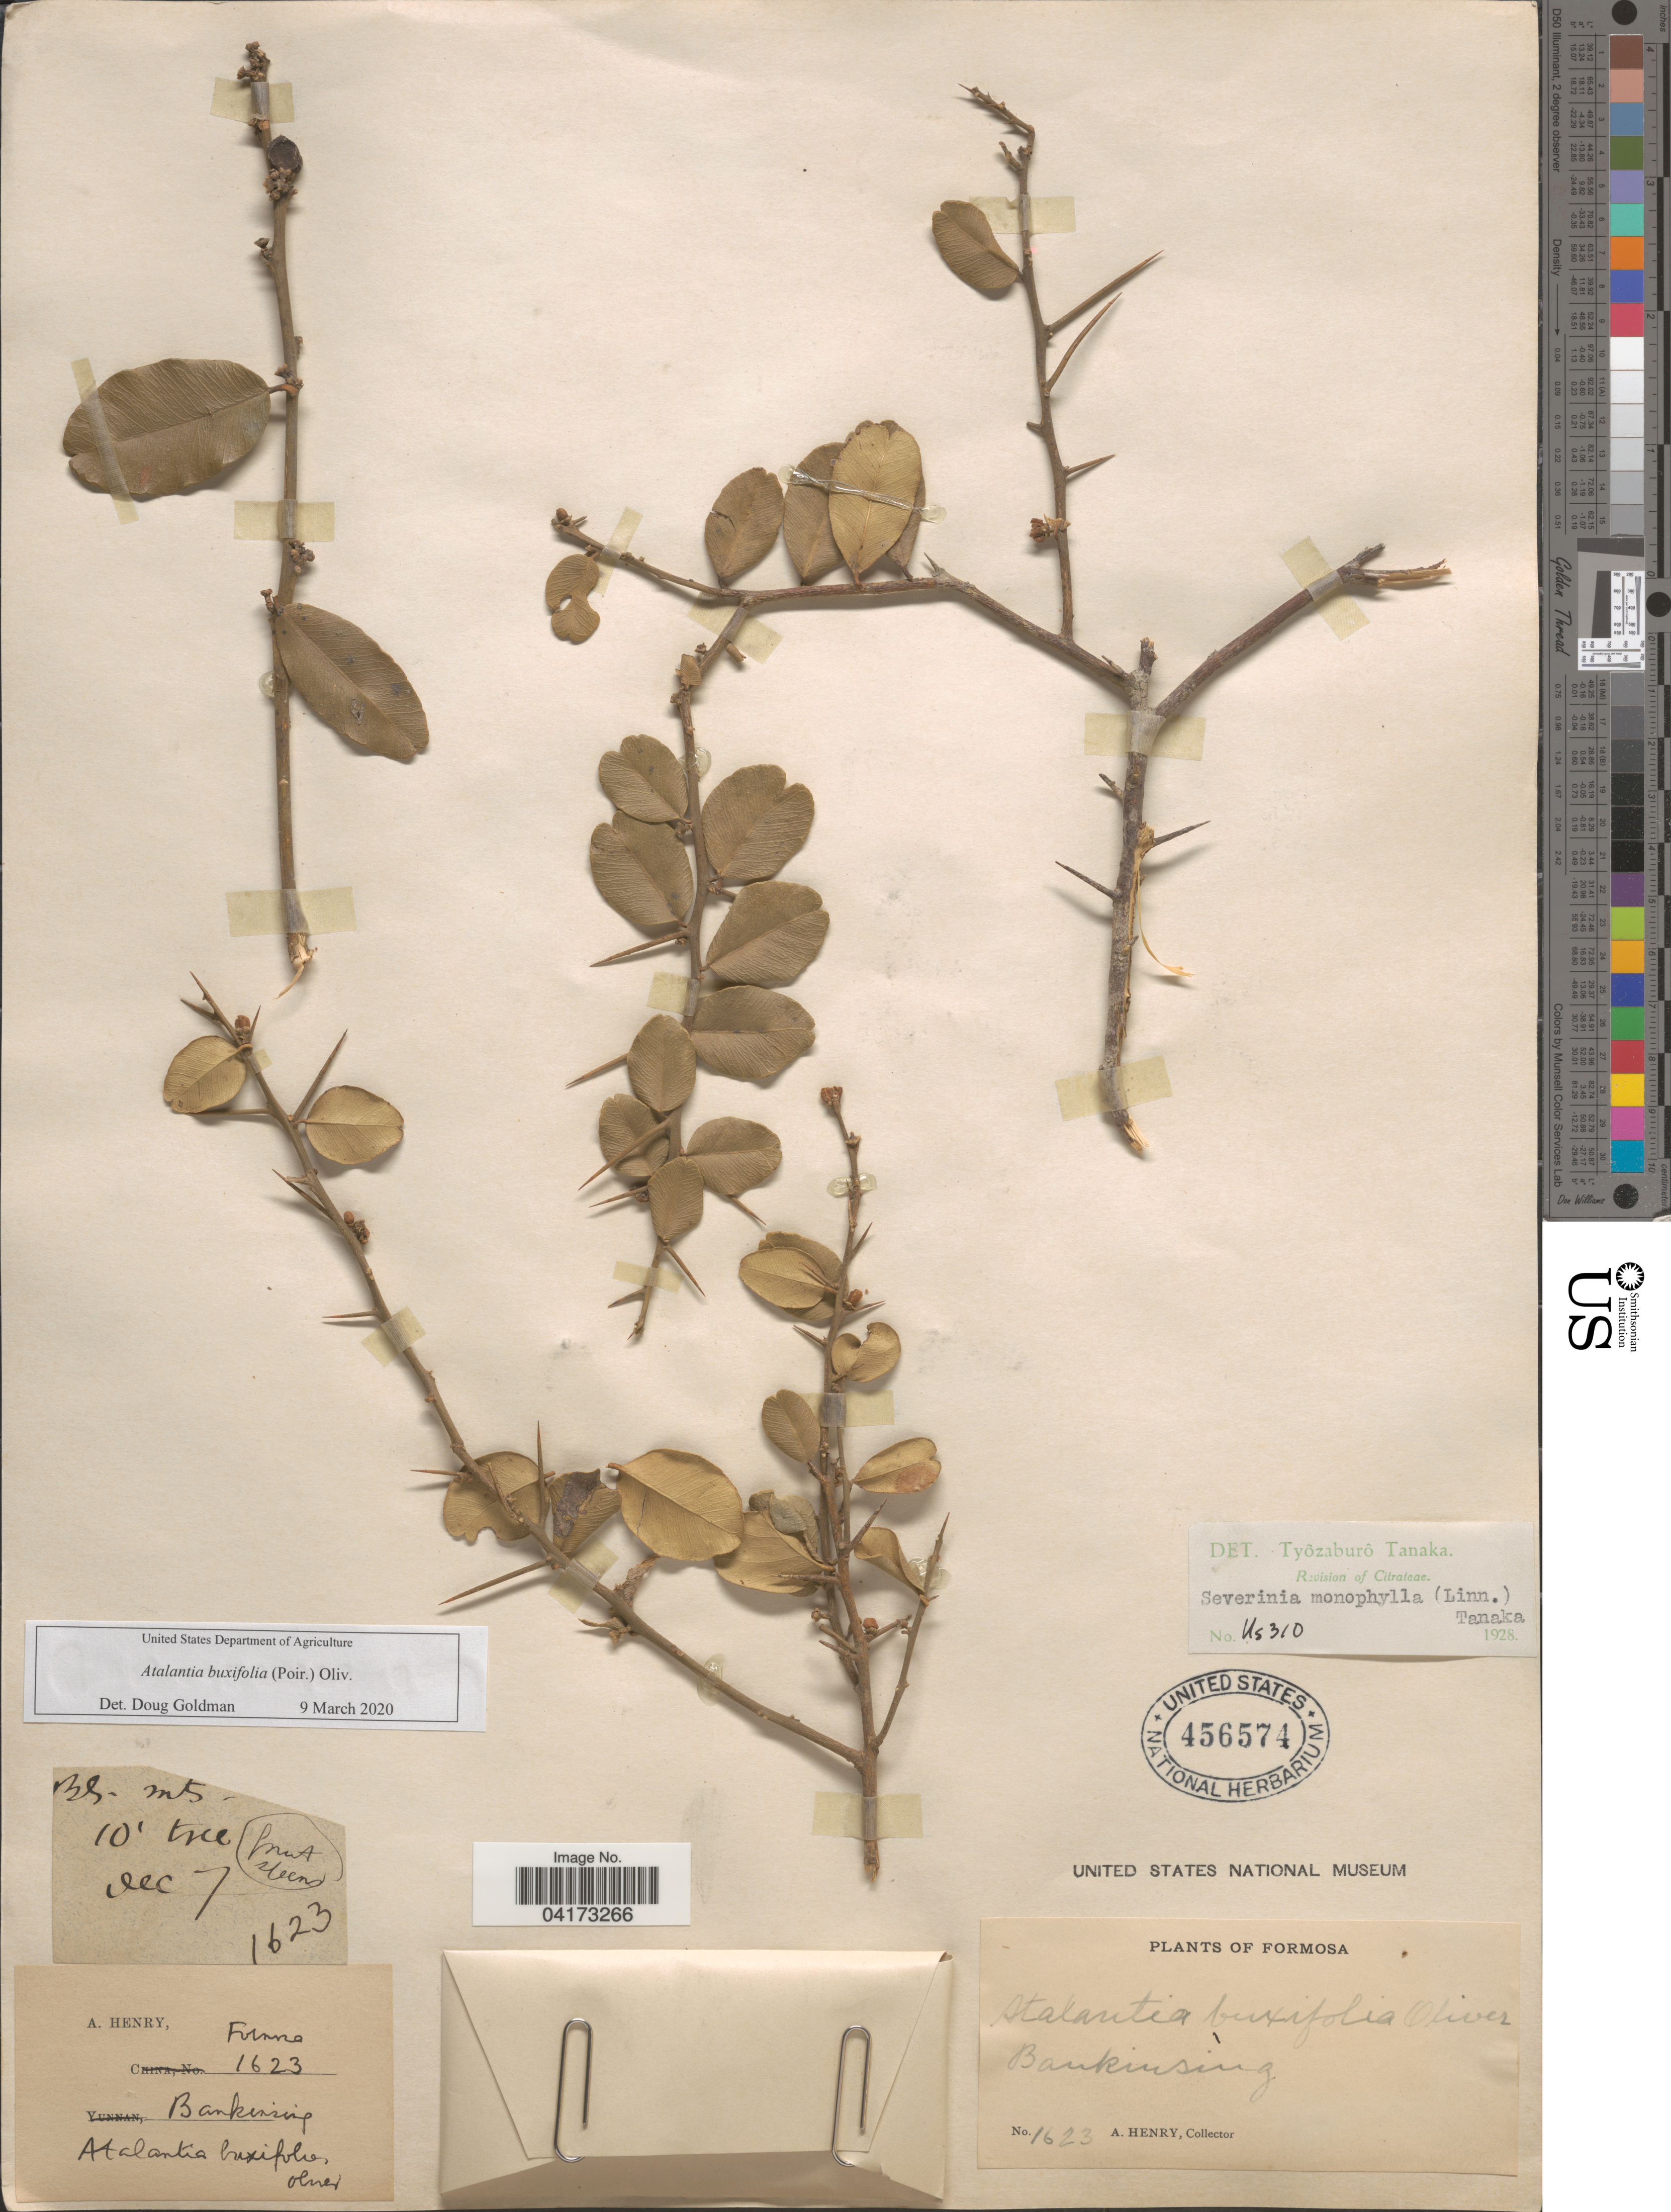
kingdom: Plantae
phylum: Tracheophyta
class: Magnoliopsida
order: Sapindales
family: Rutaceae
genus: Atalantia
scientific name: Atalantia buxifolia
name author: (Poir.) Oliv.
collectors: A. Henry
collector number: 1623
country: Taiwan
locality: Formosa. Bankinsing. Bl. [interpreted] mts.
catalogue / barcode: US 456574